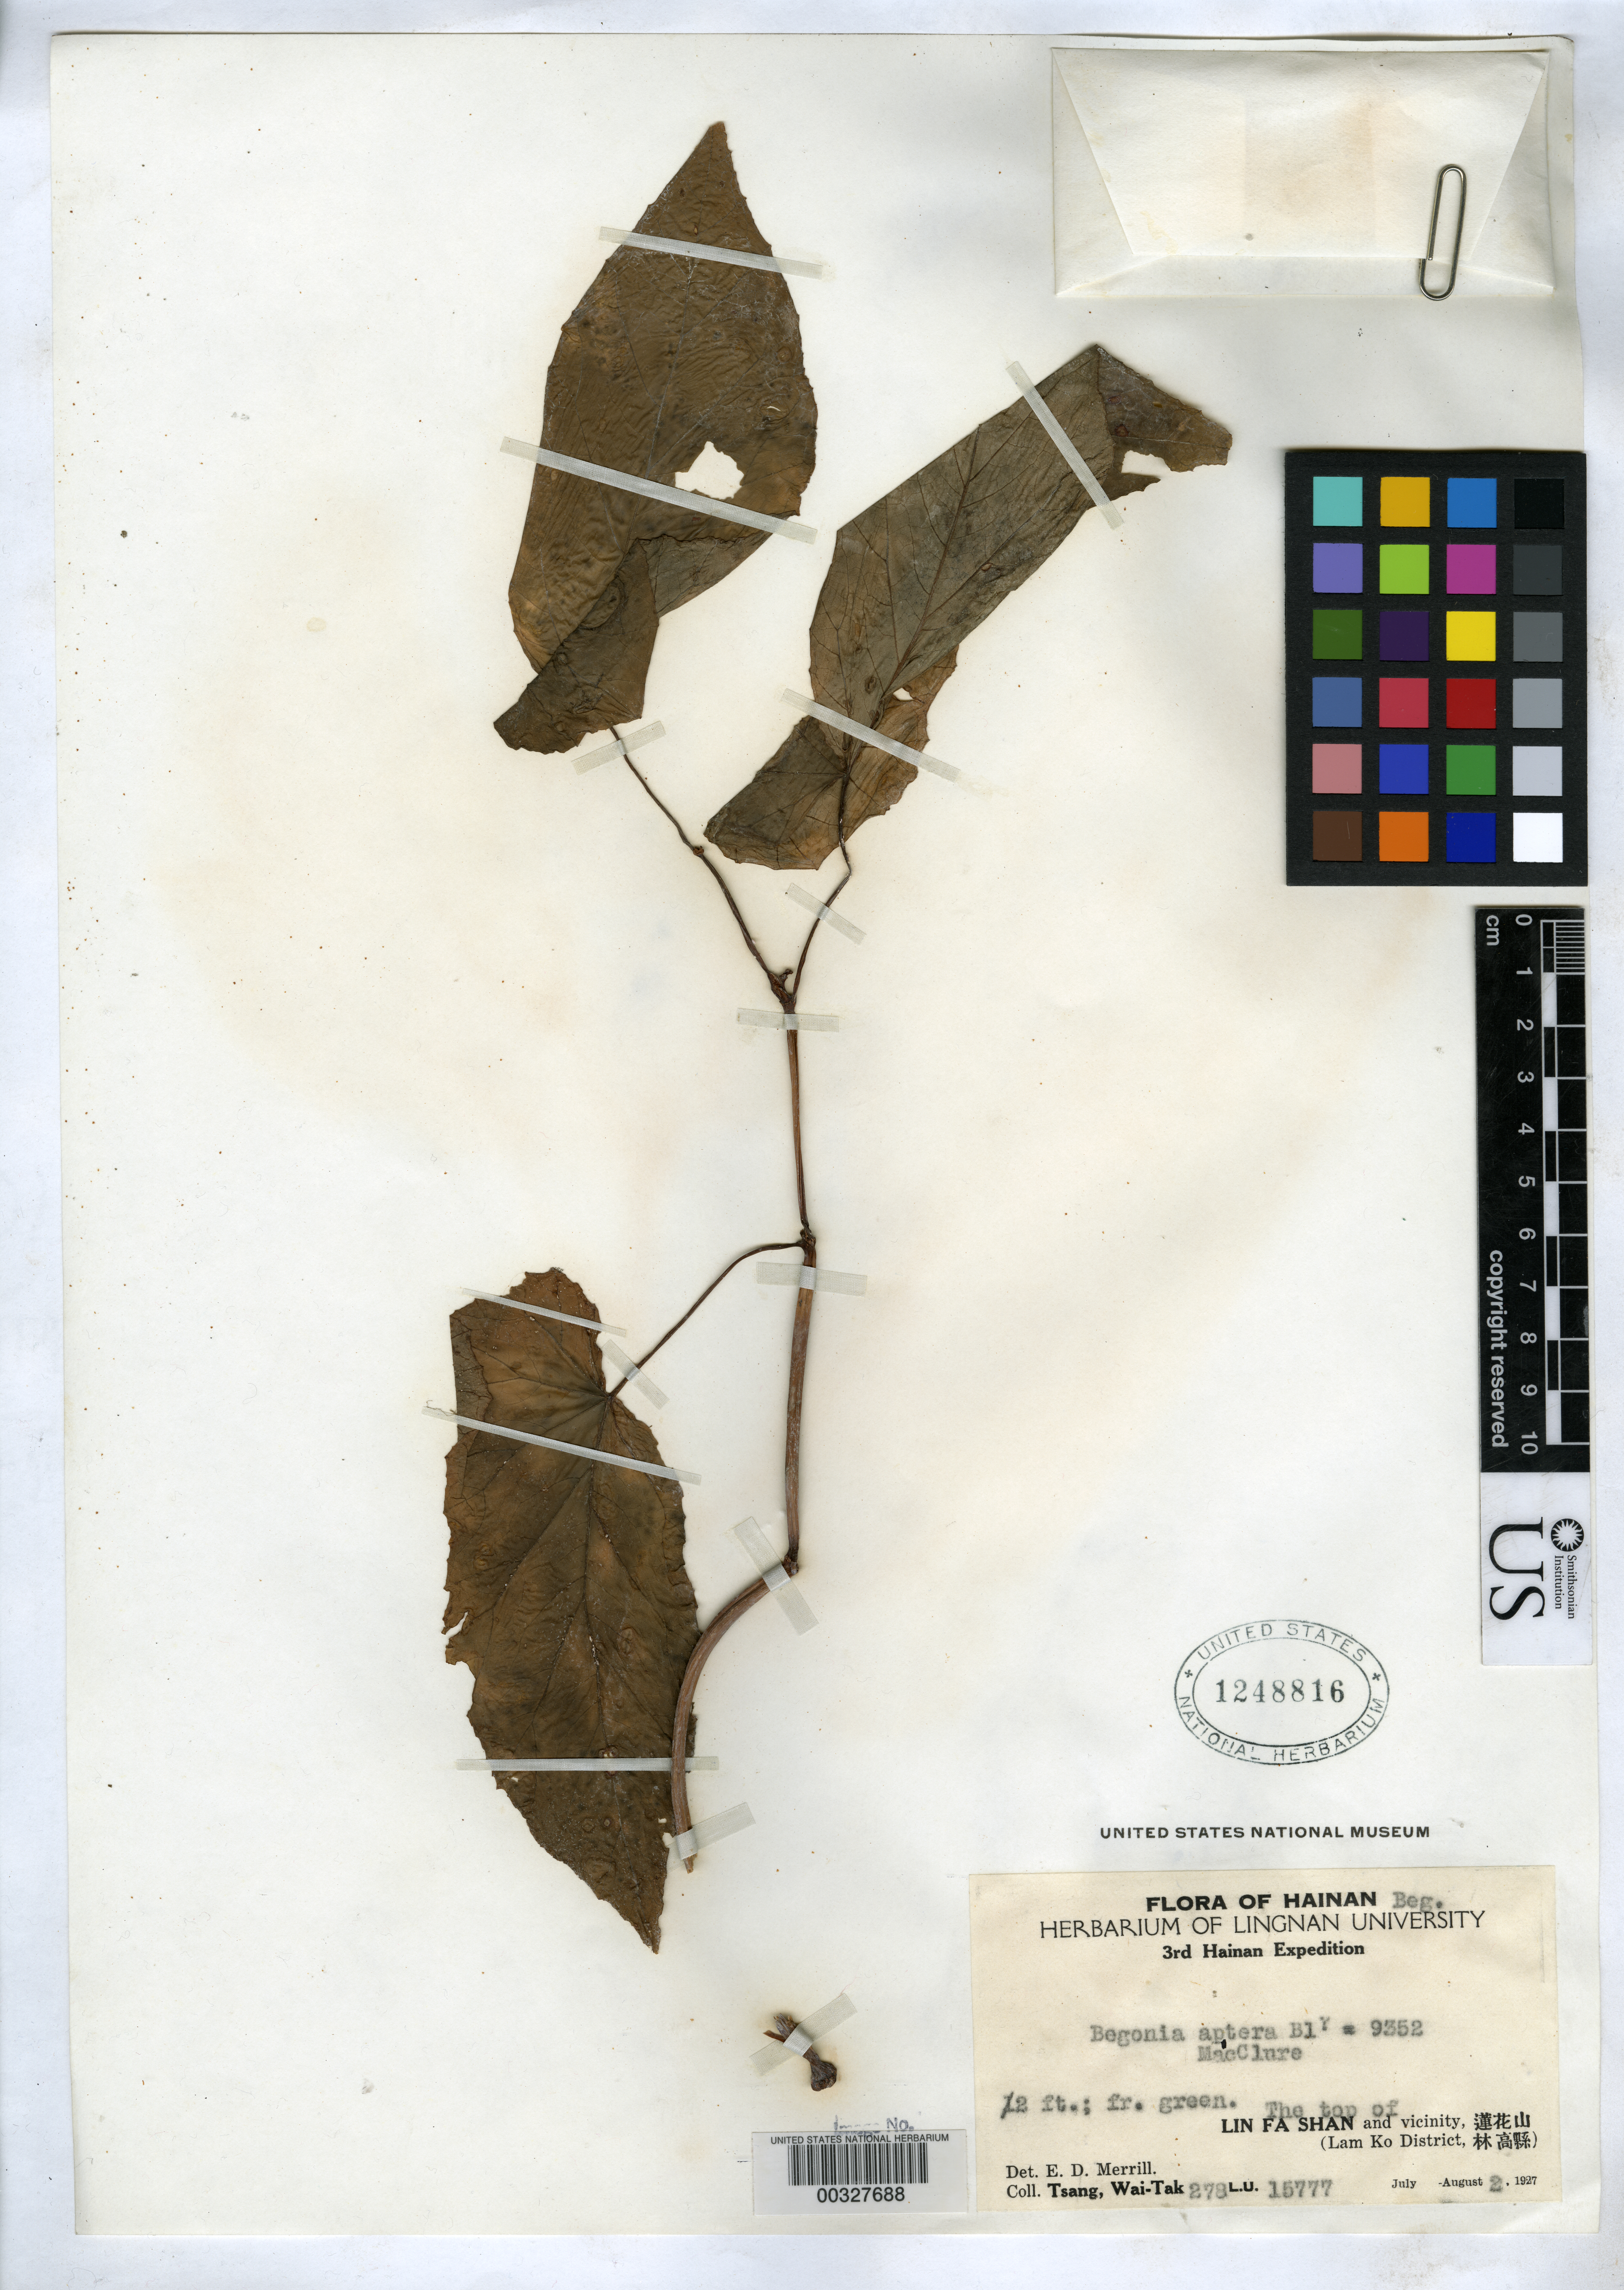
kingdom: Plantae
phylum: Tracheophyta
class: Magnoliopsida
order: Cucurbitales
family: Begoniaceae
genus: Begonia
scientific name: Begonia aptera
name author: Blume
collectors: W. T. Tsang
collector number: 278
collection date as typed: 02 Aug 1927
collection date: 1927-08-02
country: China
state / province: Hong Kong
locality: Lam Ko Dist. (?), Lin Fa Shan and vicinity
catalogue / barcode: US 1248816